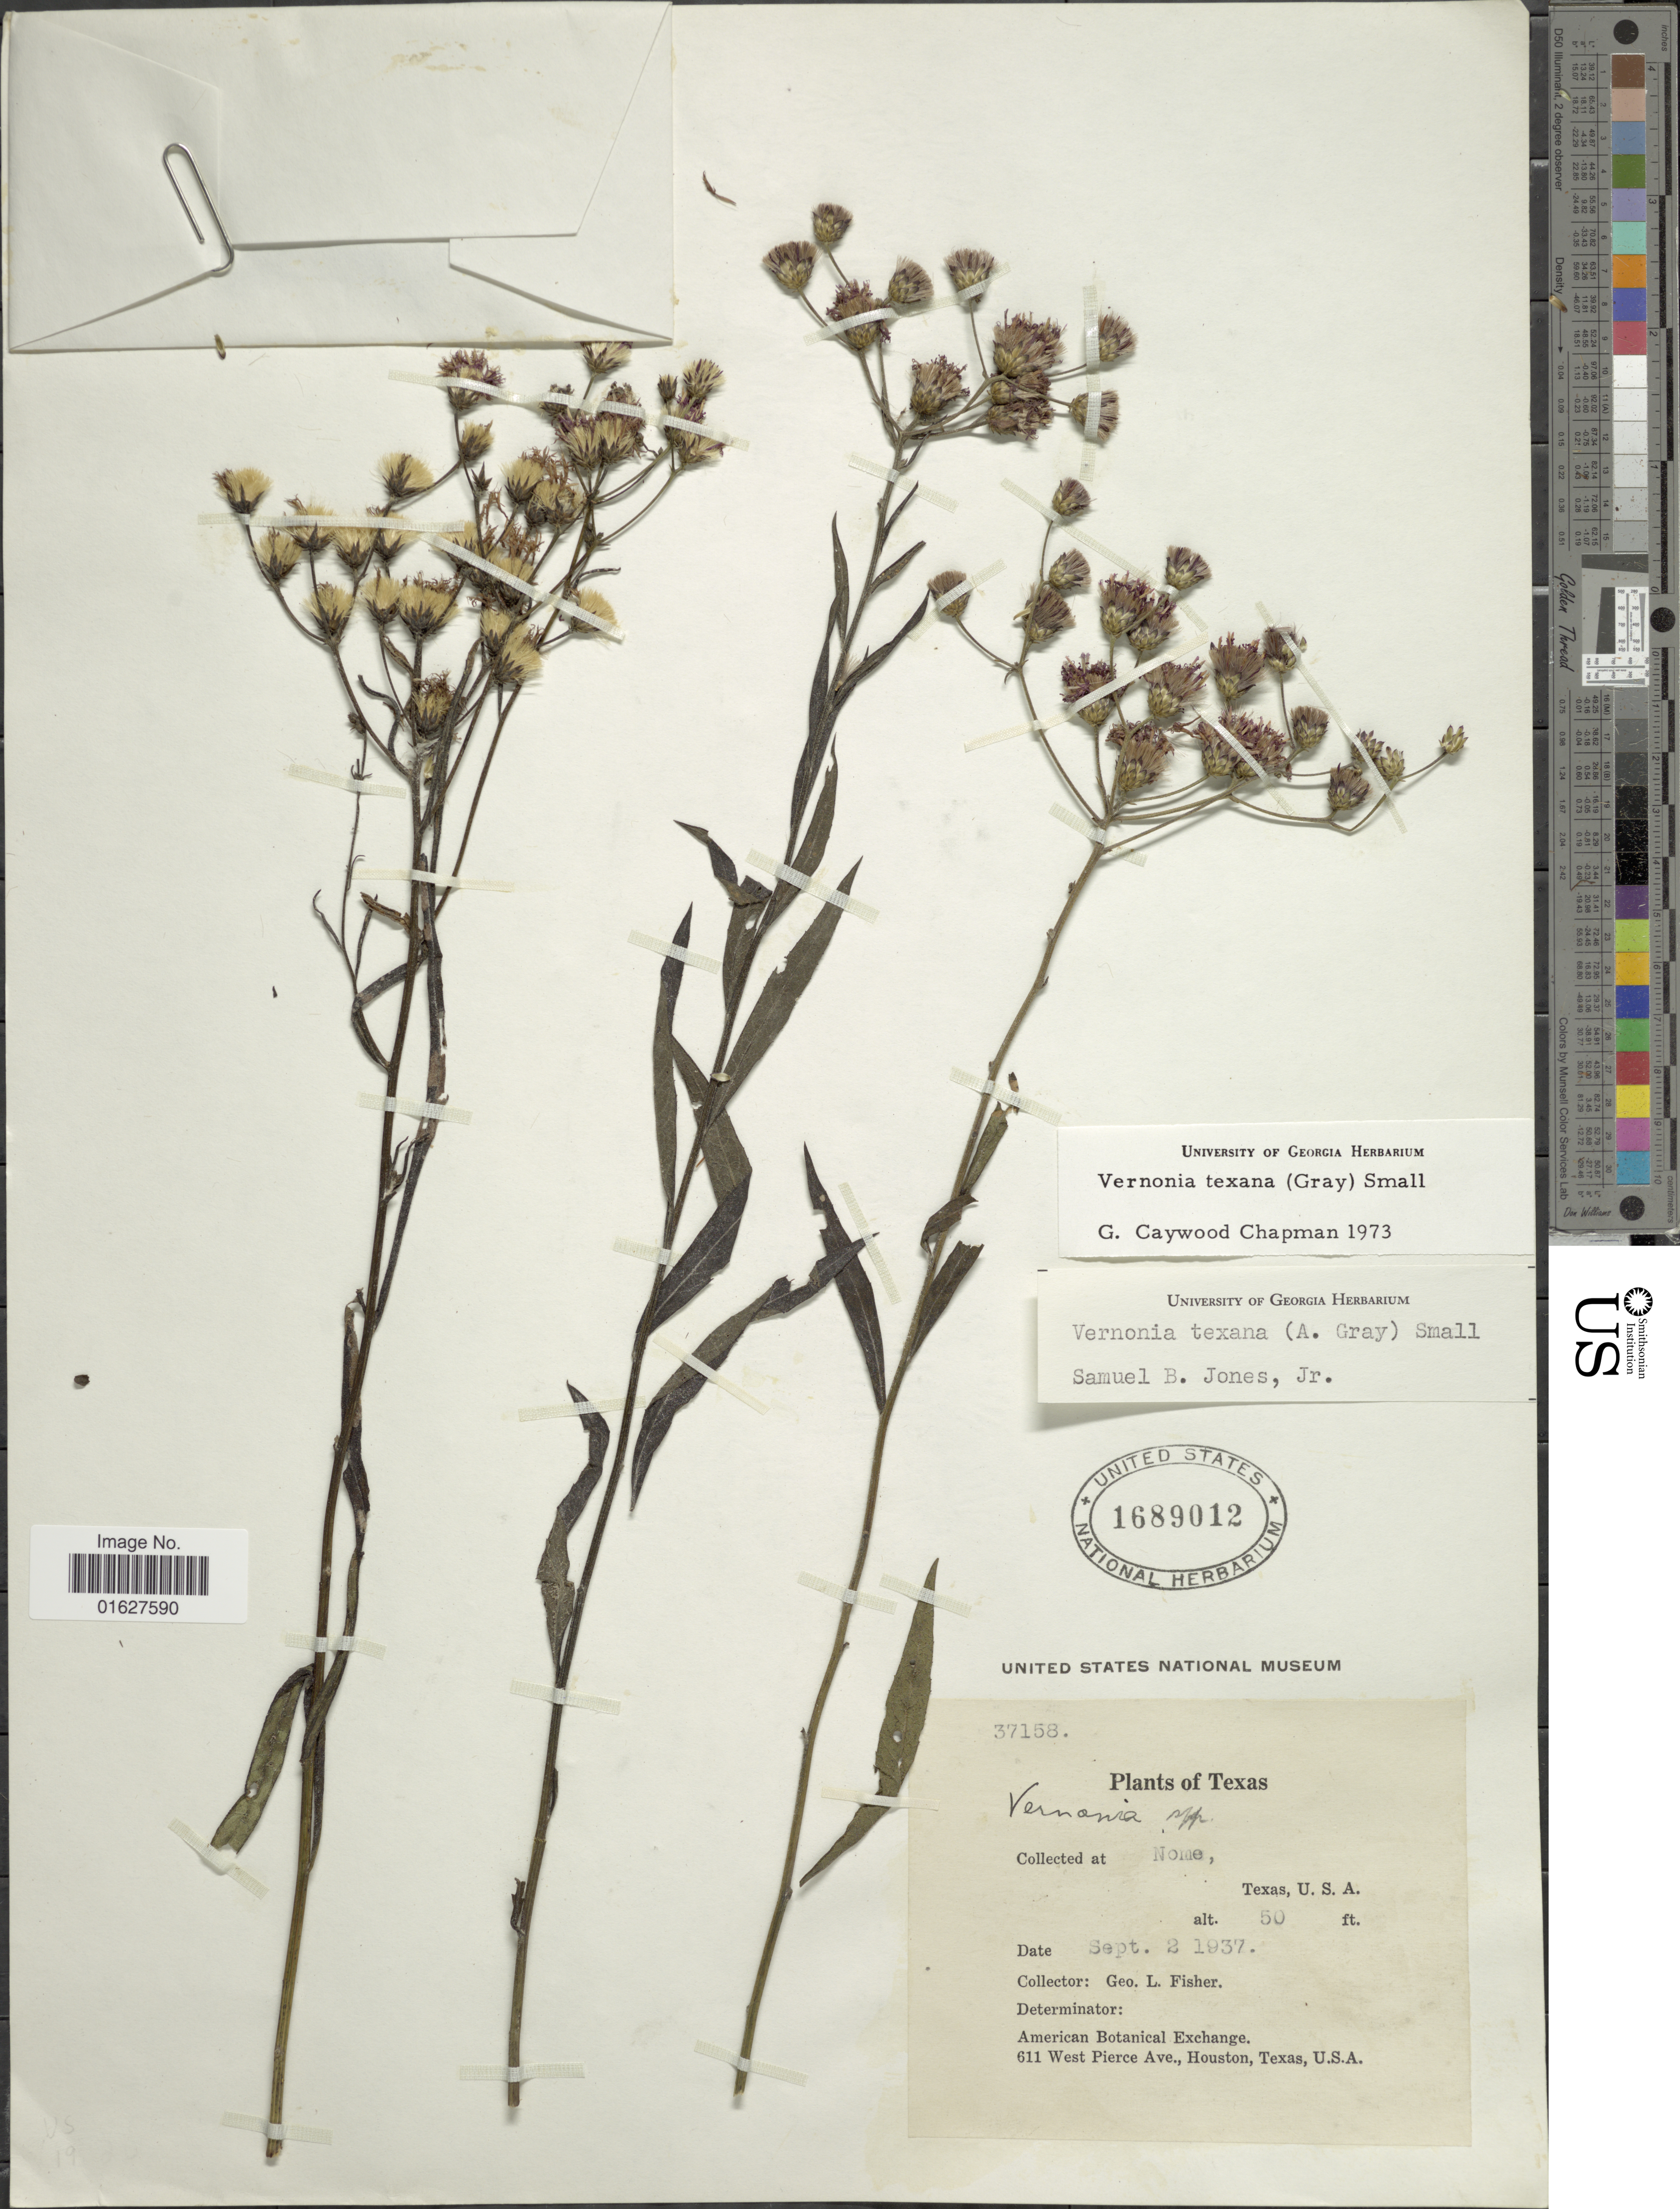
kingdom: Plantae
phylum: Tracheophyta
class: Magnoliopsida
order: Asterales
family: Asteraceae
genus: Vernonia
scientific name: Vernonia texana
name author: (A. Gray) Small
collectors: G. L. Fisher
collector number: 37158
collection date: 1937-09-02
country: United States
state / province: Texas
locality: Nome, U.S. A.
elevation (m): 15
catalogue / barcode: US 1689012